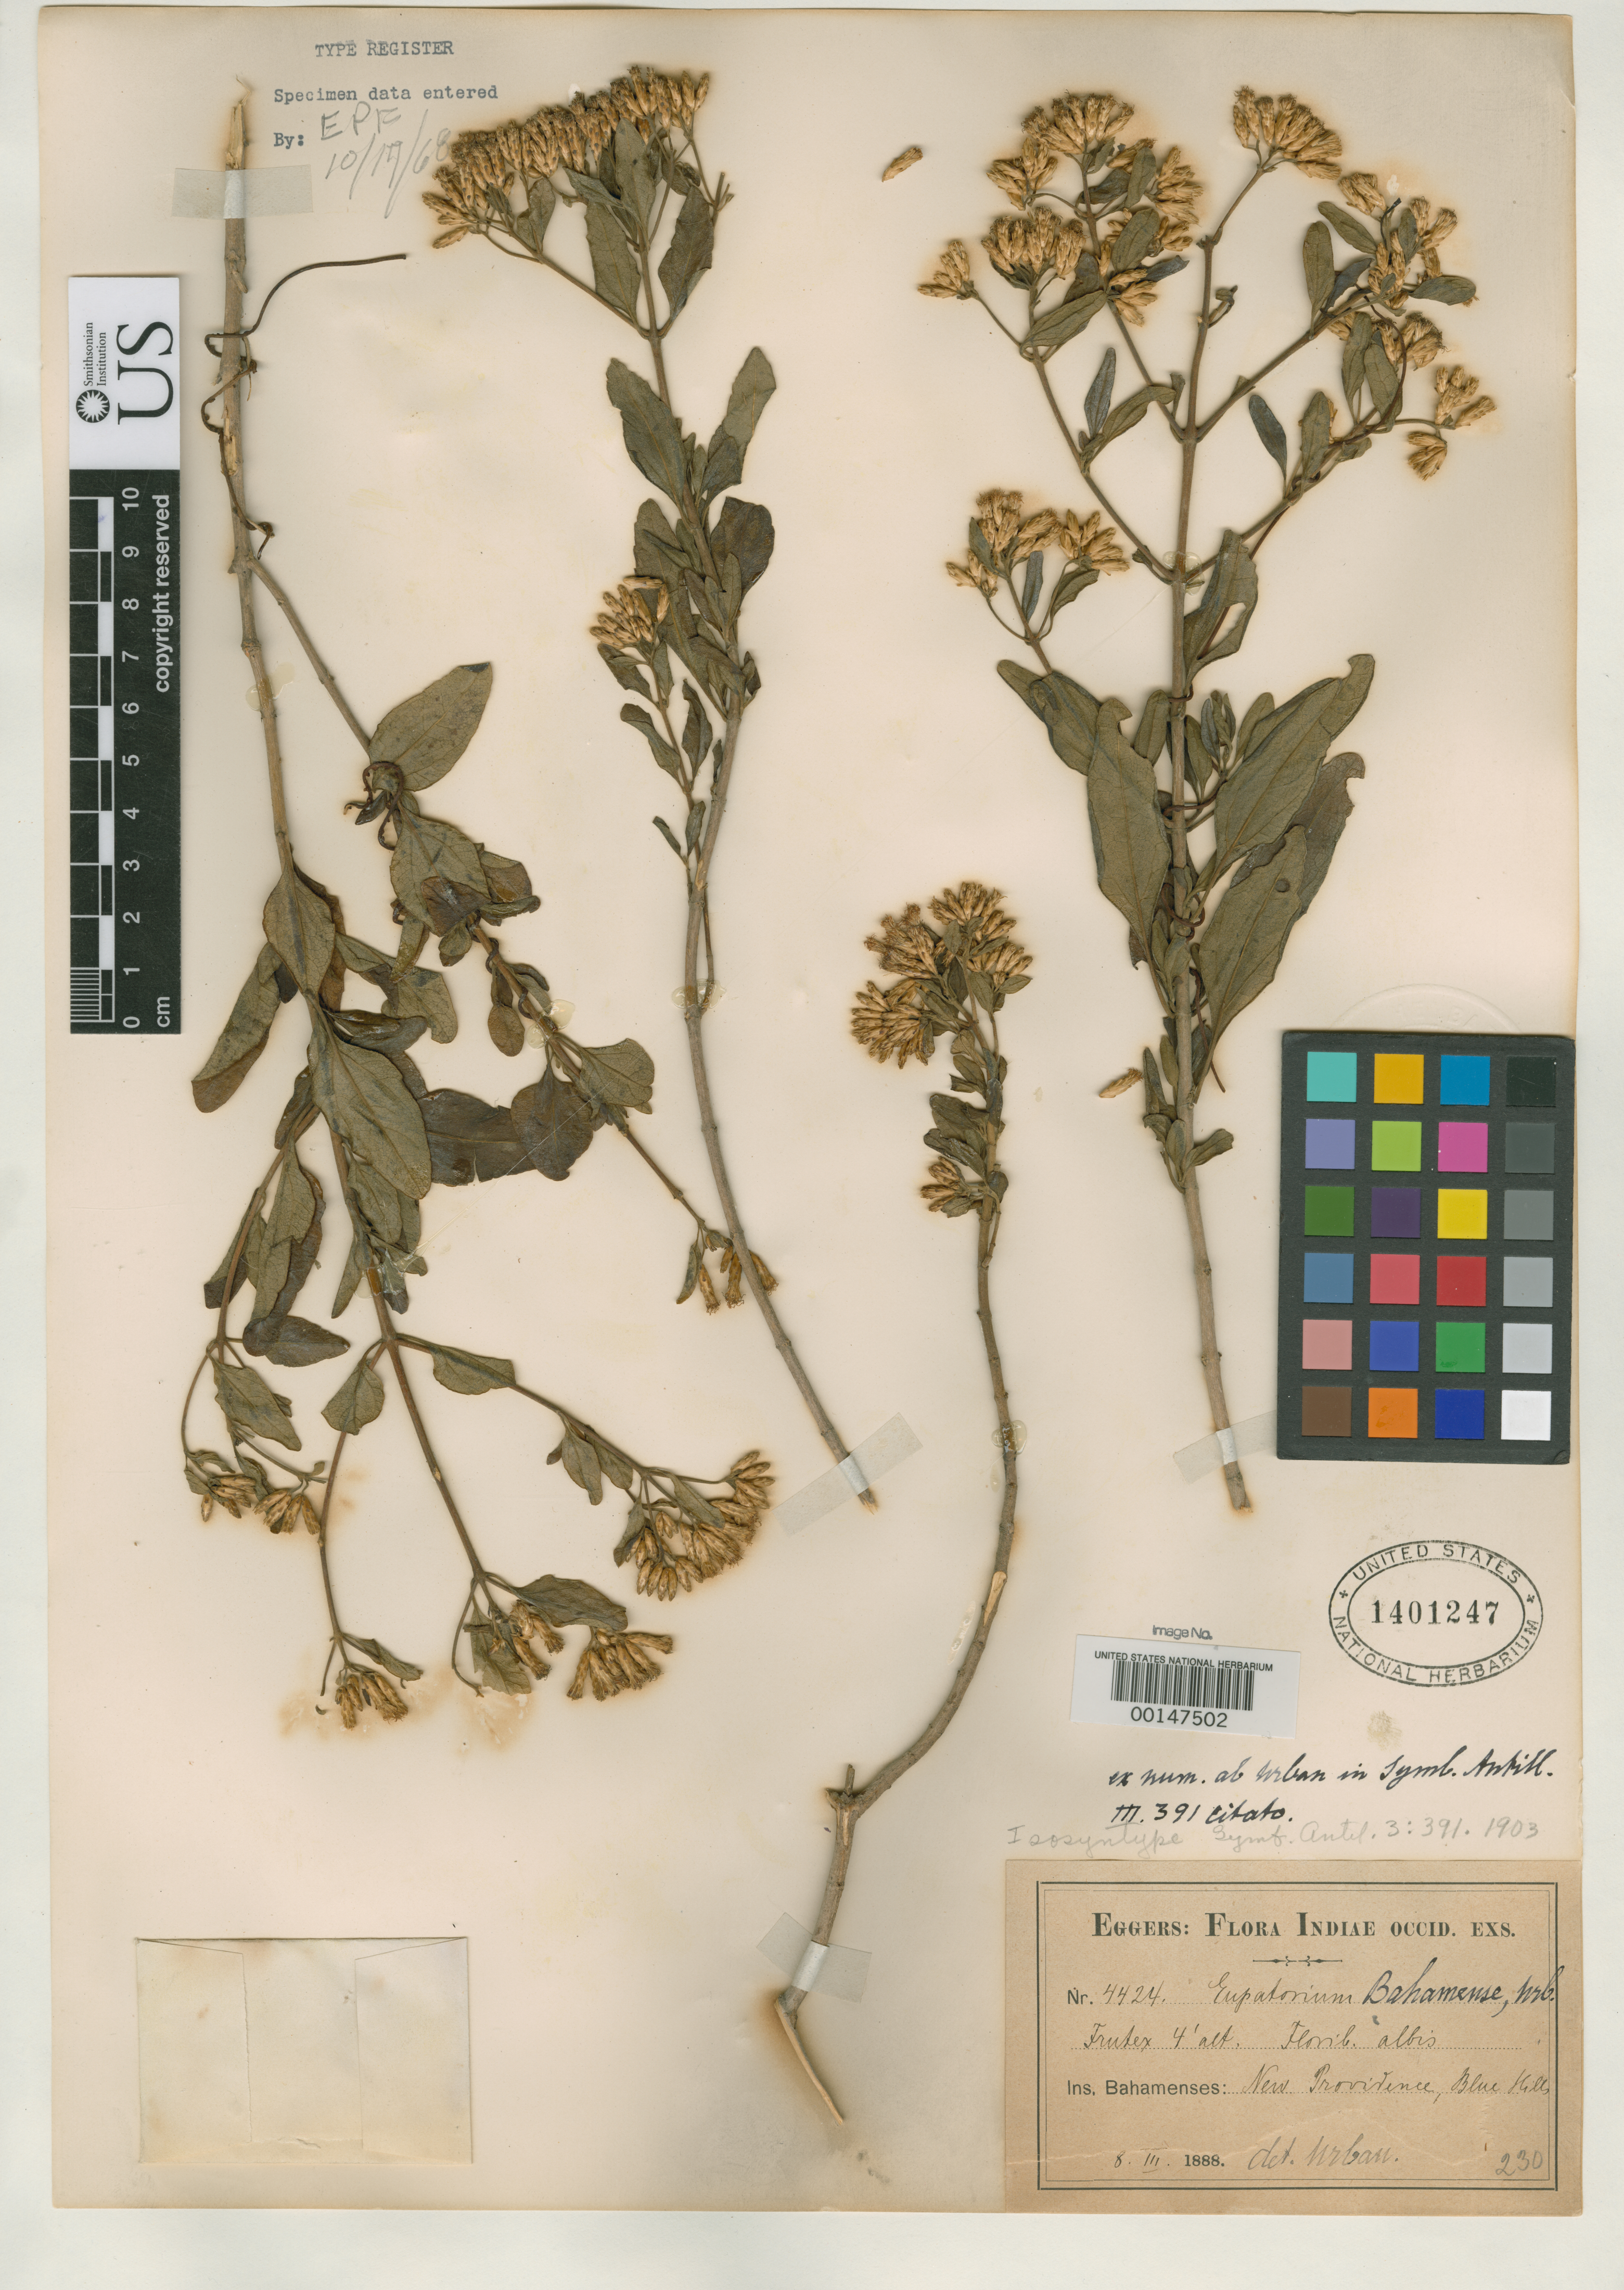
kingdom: Plantae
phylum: Tracheophyta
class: Magnoliopsida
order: Asterales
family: Asteraceae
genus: Eupatorium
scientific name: Eupatorium bahamense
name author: Urb.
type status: Syntype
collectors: H. F. A. von Eggers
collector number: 4424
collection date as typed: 03 Aug 1888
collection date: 1888-08-03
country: Bahamas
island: New Providence Island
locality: New Providence (Island); Blue Hills.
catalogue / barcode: US 1401247